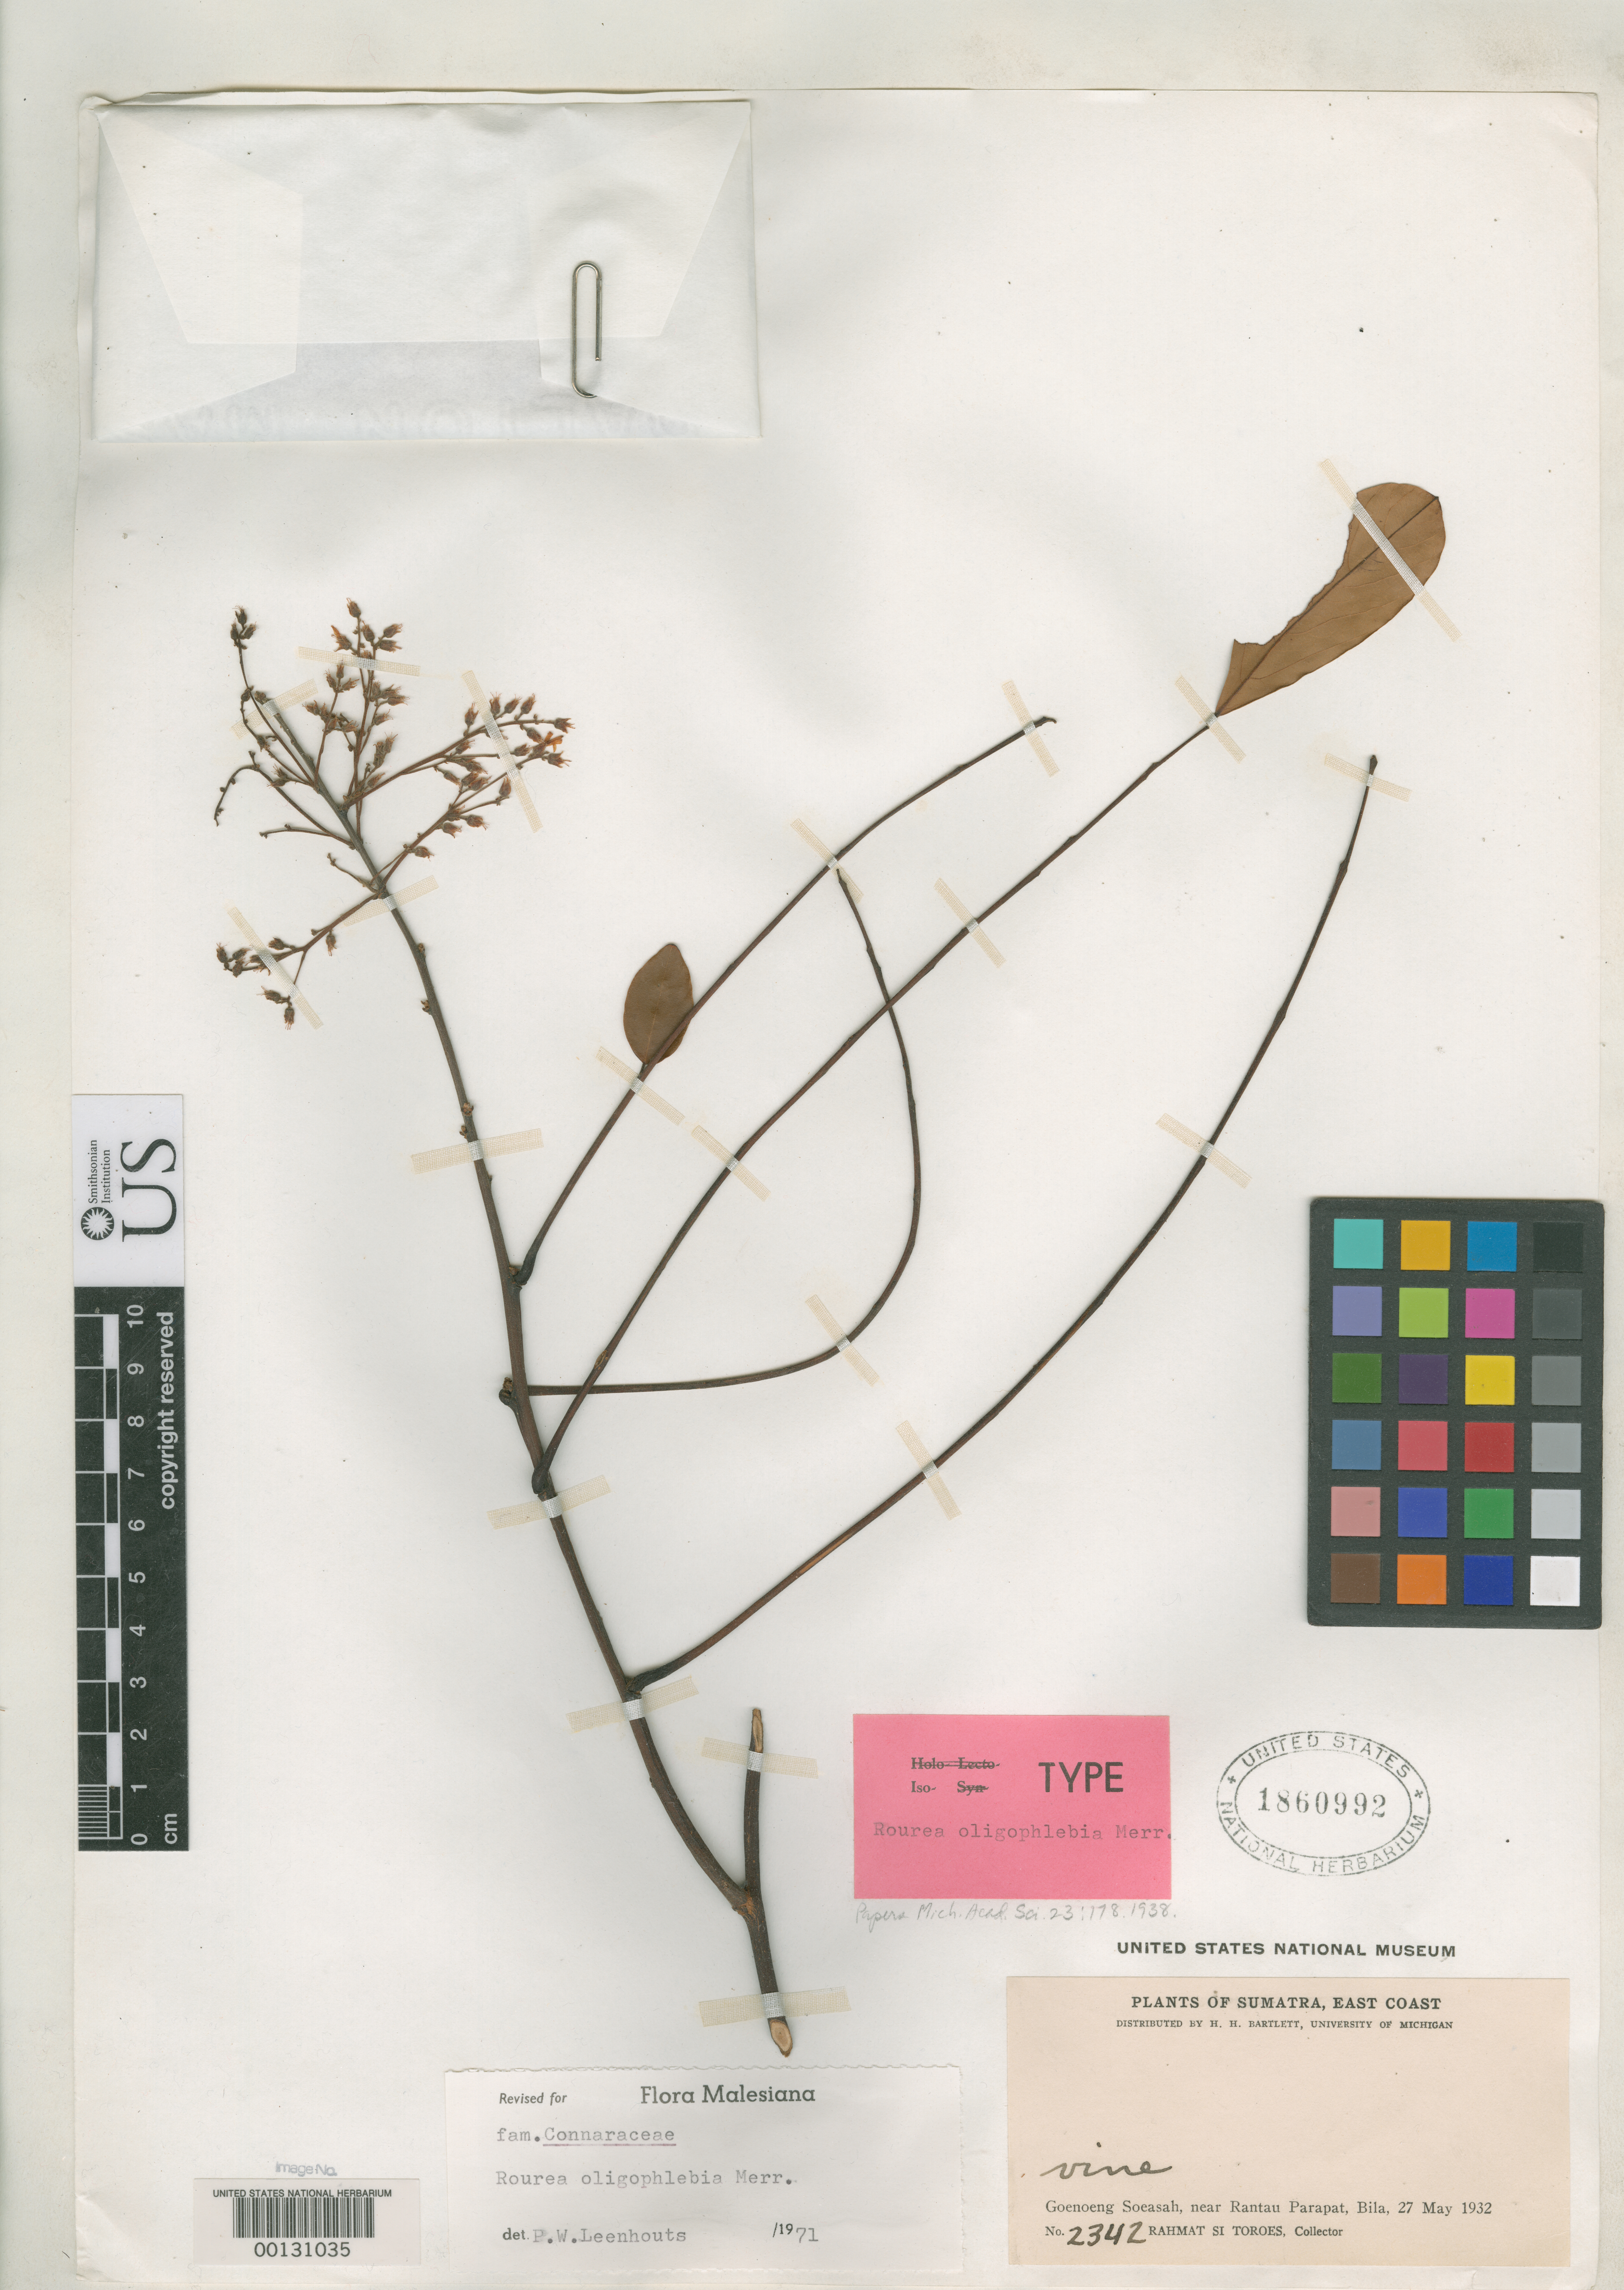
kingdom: Plantae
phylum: Tracheophyta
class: Magnoliopsida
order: Oxalidales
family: Connaraceae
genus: Rourea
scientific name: Rourea oligophlebia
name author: Merr.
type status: Isotype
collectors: Rahmat Si Boeea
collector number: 2342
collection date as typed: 27 May 1932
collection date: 1932-05-27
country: Indonesia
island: Sumatra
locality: Goenoeng Soeasah, near Rantauparapat, Bila.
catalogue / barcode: US 1860992